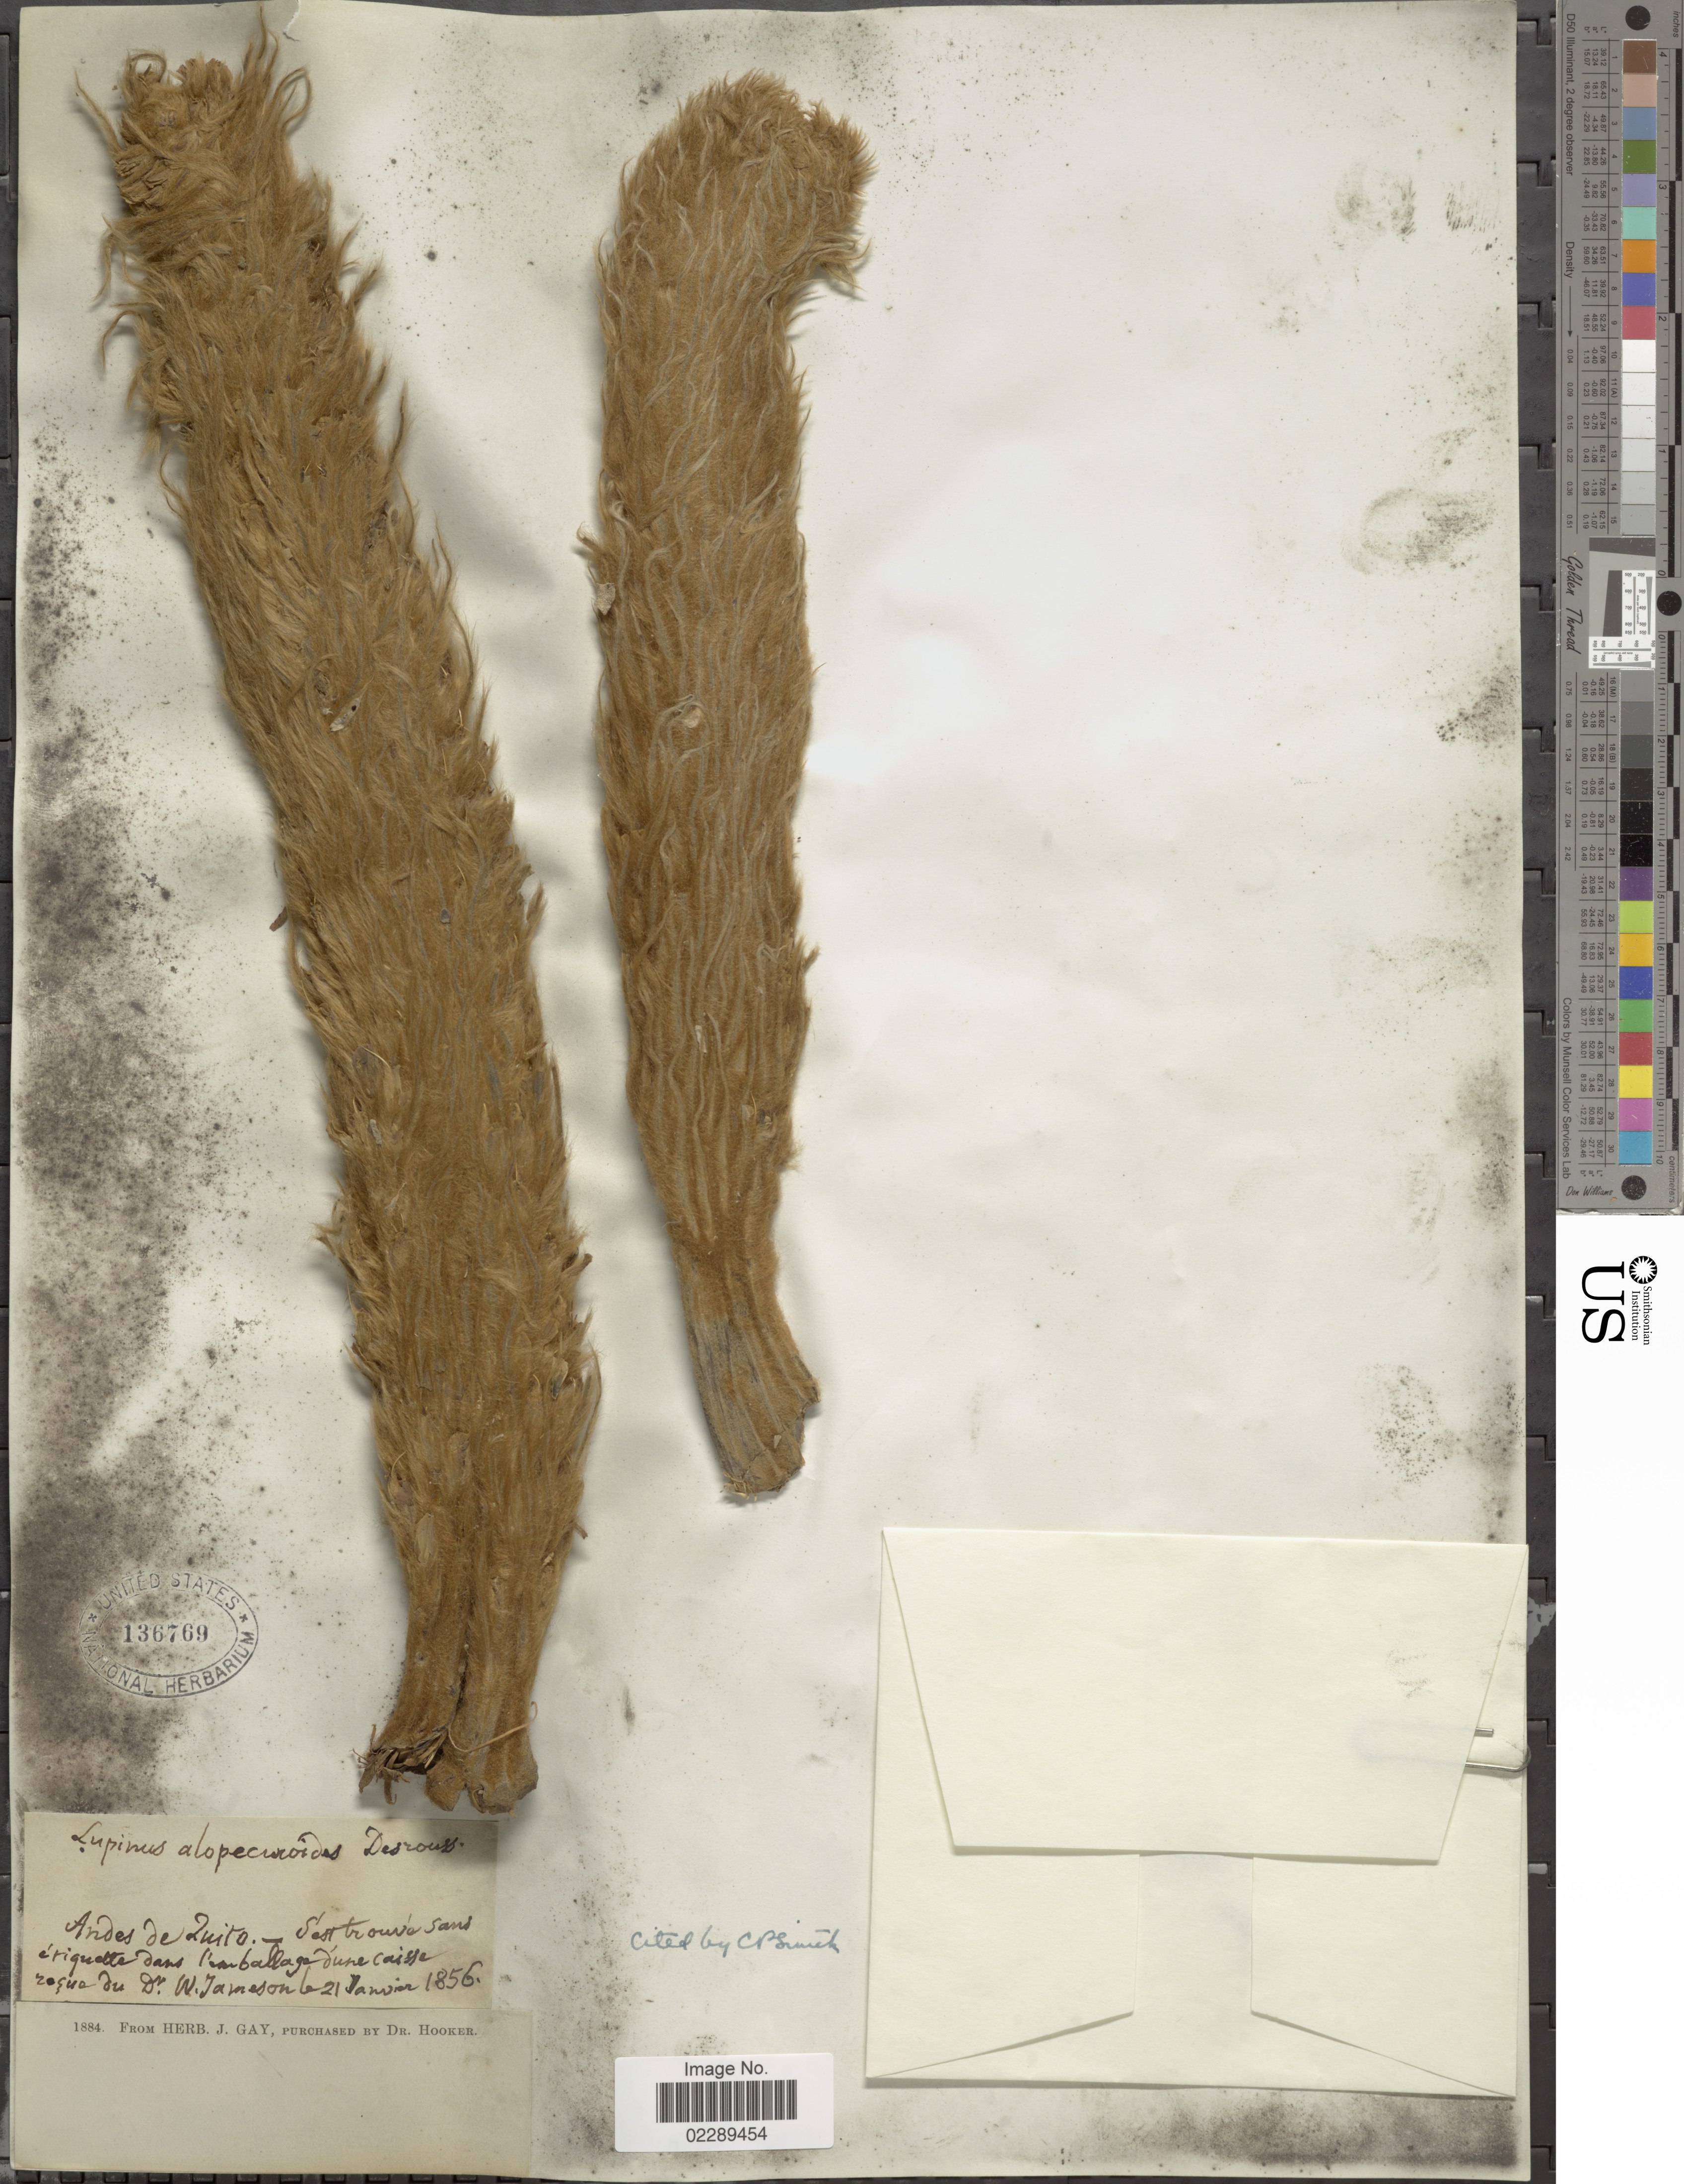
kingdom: Plantae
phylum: Tracheophyta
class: Magnoliopsida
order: Fabales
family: Fabaceae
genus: Lupinus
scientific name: Lupinus alopecuroides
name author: Desr.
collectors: W. Jameson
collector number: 621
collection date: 1856-01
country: Ecuador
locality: Andes de Quito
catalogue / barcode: US 136769